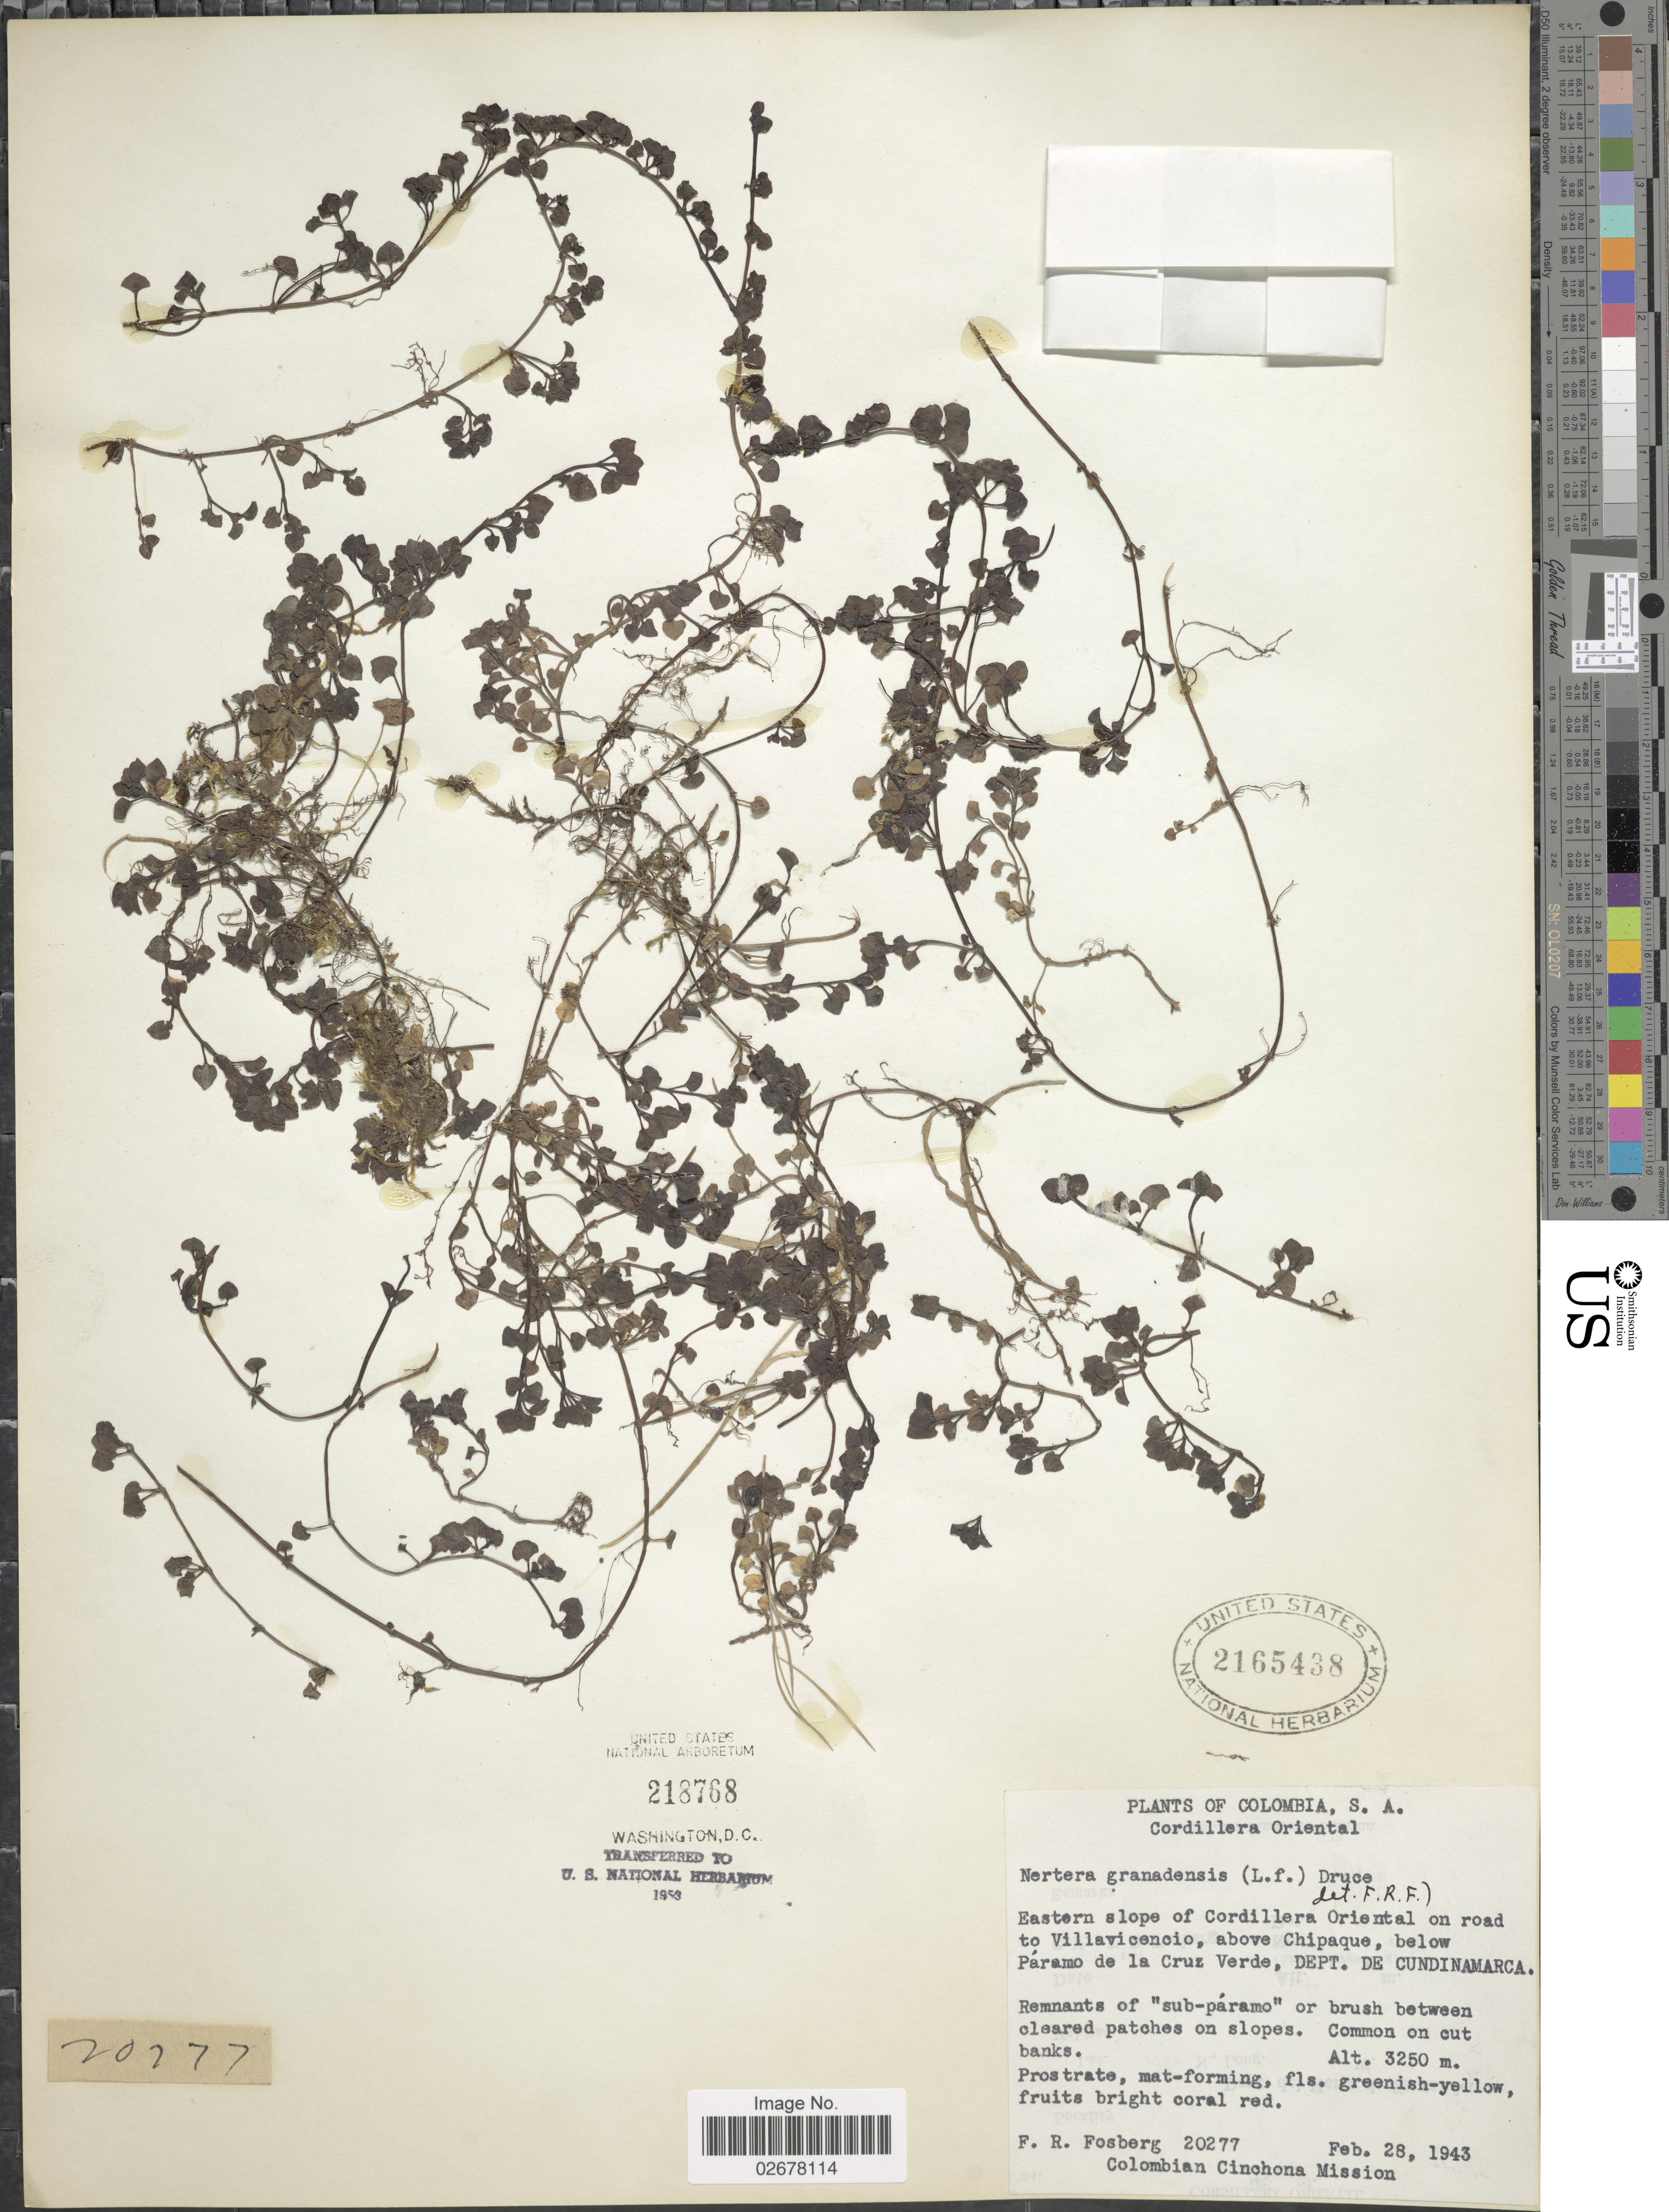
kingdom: Plantae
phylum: Tracheophyta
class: Magnoliopsida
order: Gentianales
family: Rubiaceae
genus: Nertera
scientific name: Nertera depressa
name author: Banks & Sol. ex Gaertn.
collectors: F. R. Fosberg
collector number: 20277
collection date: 1943-02-28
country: Colombia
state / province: Cundinamarca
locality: Cordillera Oriental, Eastern slope of Cordillera Oriental on road to Villavicencio, above Chipaque, below Páramo de la Cruz Verde, Dept. de Cundinamarca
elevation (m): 3250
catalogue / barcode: US 2165438